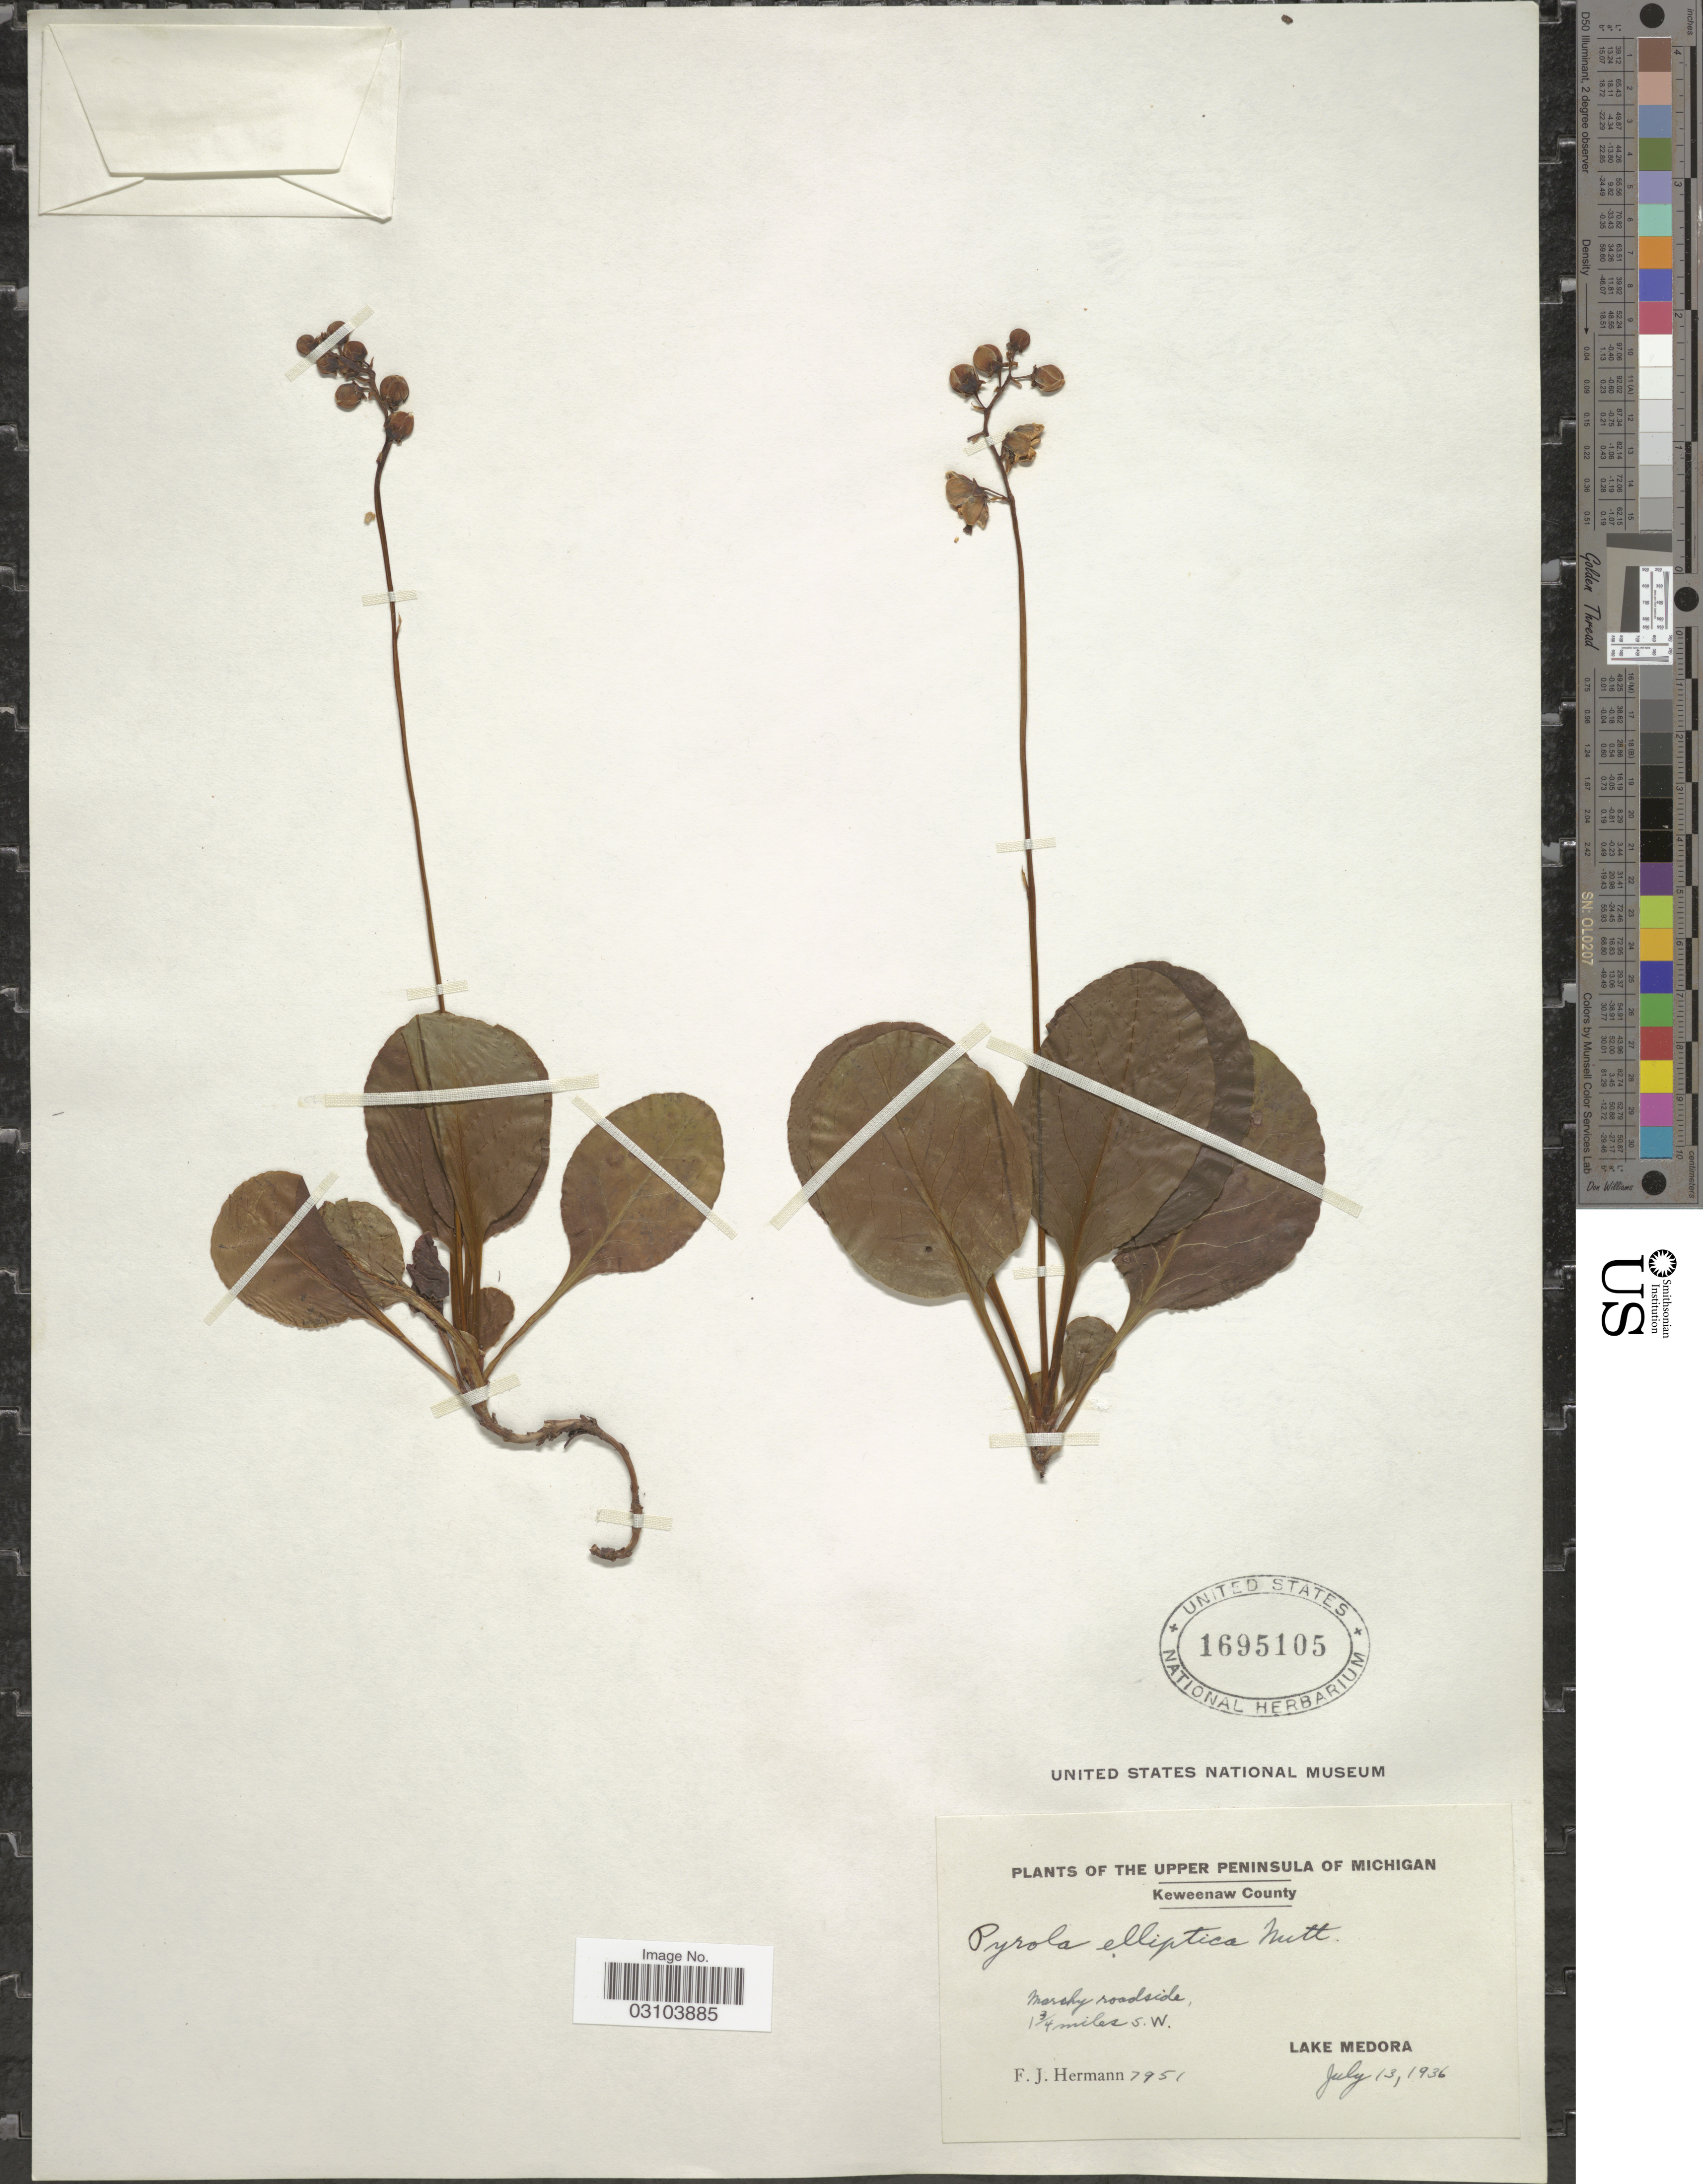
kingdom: Plantae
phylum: Tracheophyta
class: Magnoliopsida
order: Ericales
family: Ericaceae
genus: Pyrola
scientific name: Pyrola elliptica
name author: Nutt.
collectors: F. J. Hermann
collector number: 7951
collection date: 1936-07-13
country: United States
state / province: Michigan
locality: The Upper Peninsula of Michigan. Keweenaw County. Marshy roadside, 1¾ miles S. W. Lake Medora.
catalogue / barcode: US 1695105